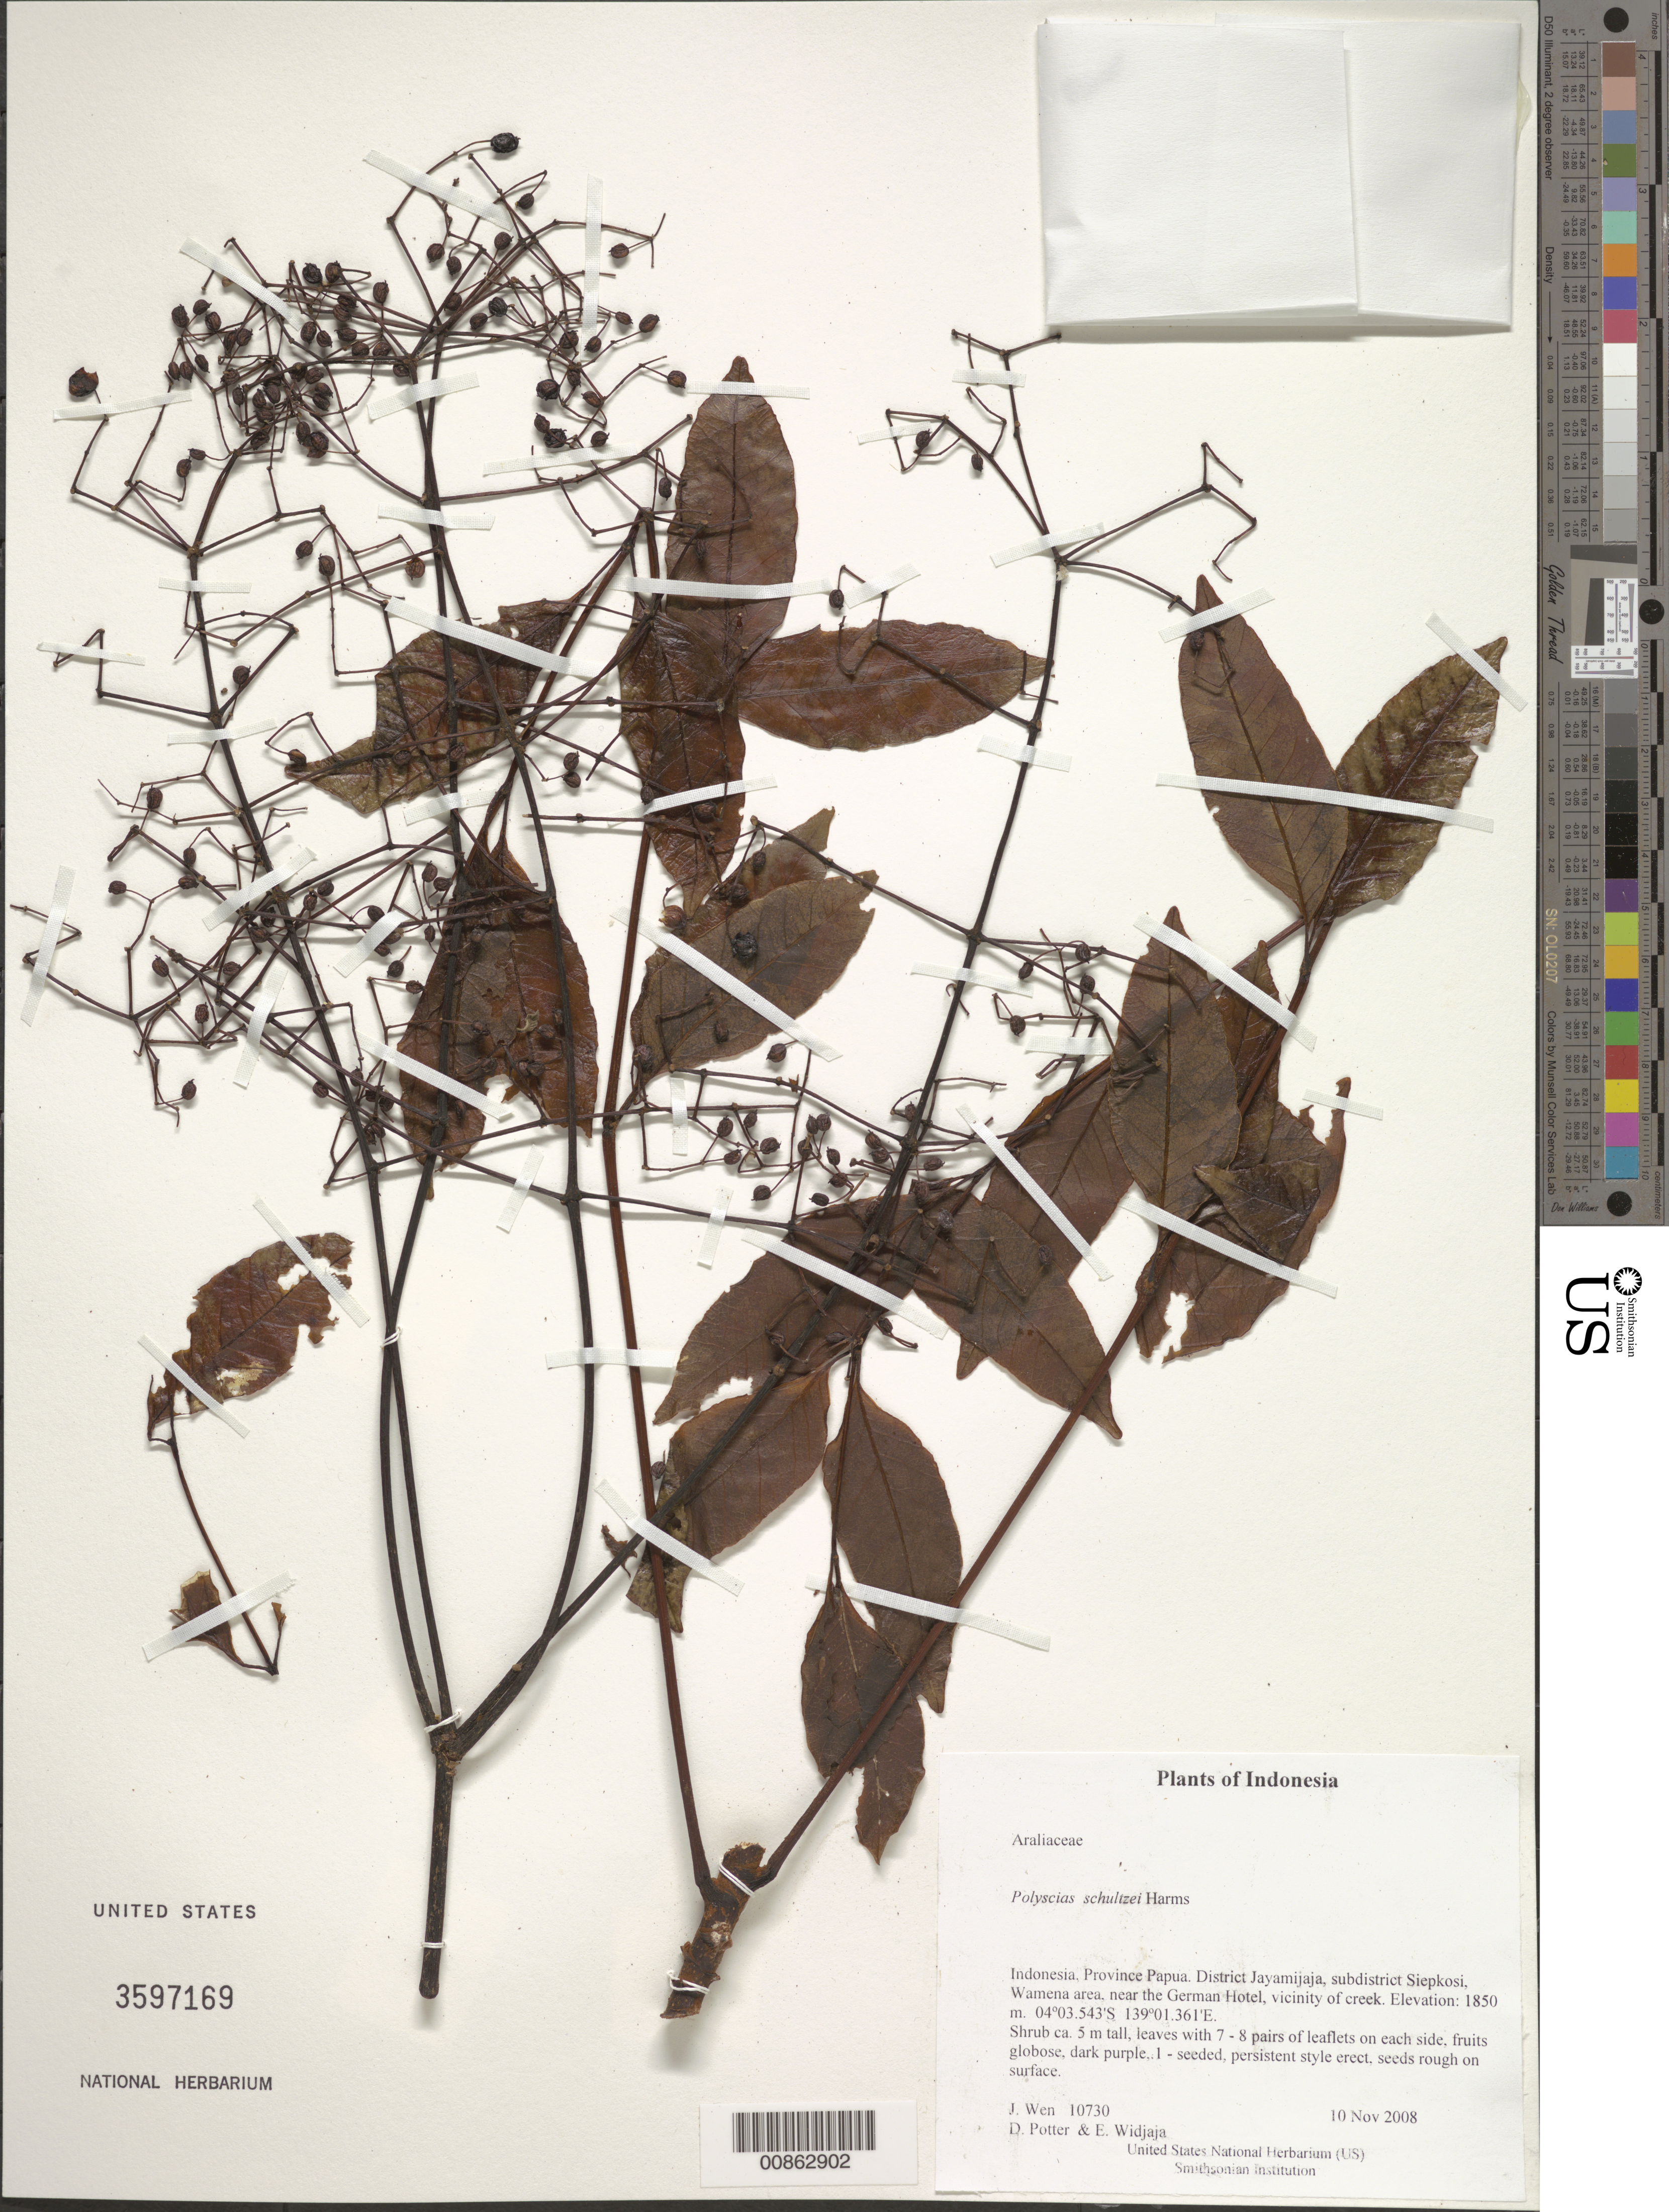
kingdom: Plantae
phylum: Tracheophyta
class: Magnoliopsida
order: Apiales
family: Araliaceae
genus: Polyscias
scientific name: Polyscias schultzei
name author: Harms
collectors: J. Wen, D. Potter & E. A. Widjaja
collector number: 10730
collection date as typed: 10 Nov 2008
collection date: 2008-11-10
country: Indonesia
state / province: Papua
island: New Guinea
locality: District Jayamijaja, subdistrict Siepkosi, Wamena area, near the German Hotel, vicinity of creek. Irian Barat.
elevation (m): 1850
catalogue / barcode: US 3597169